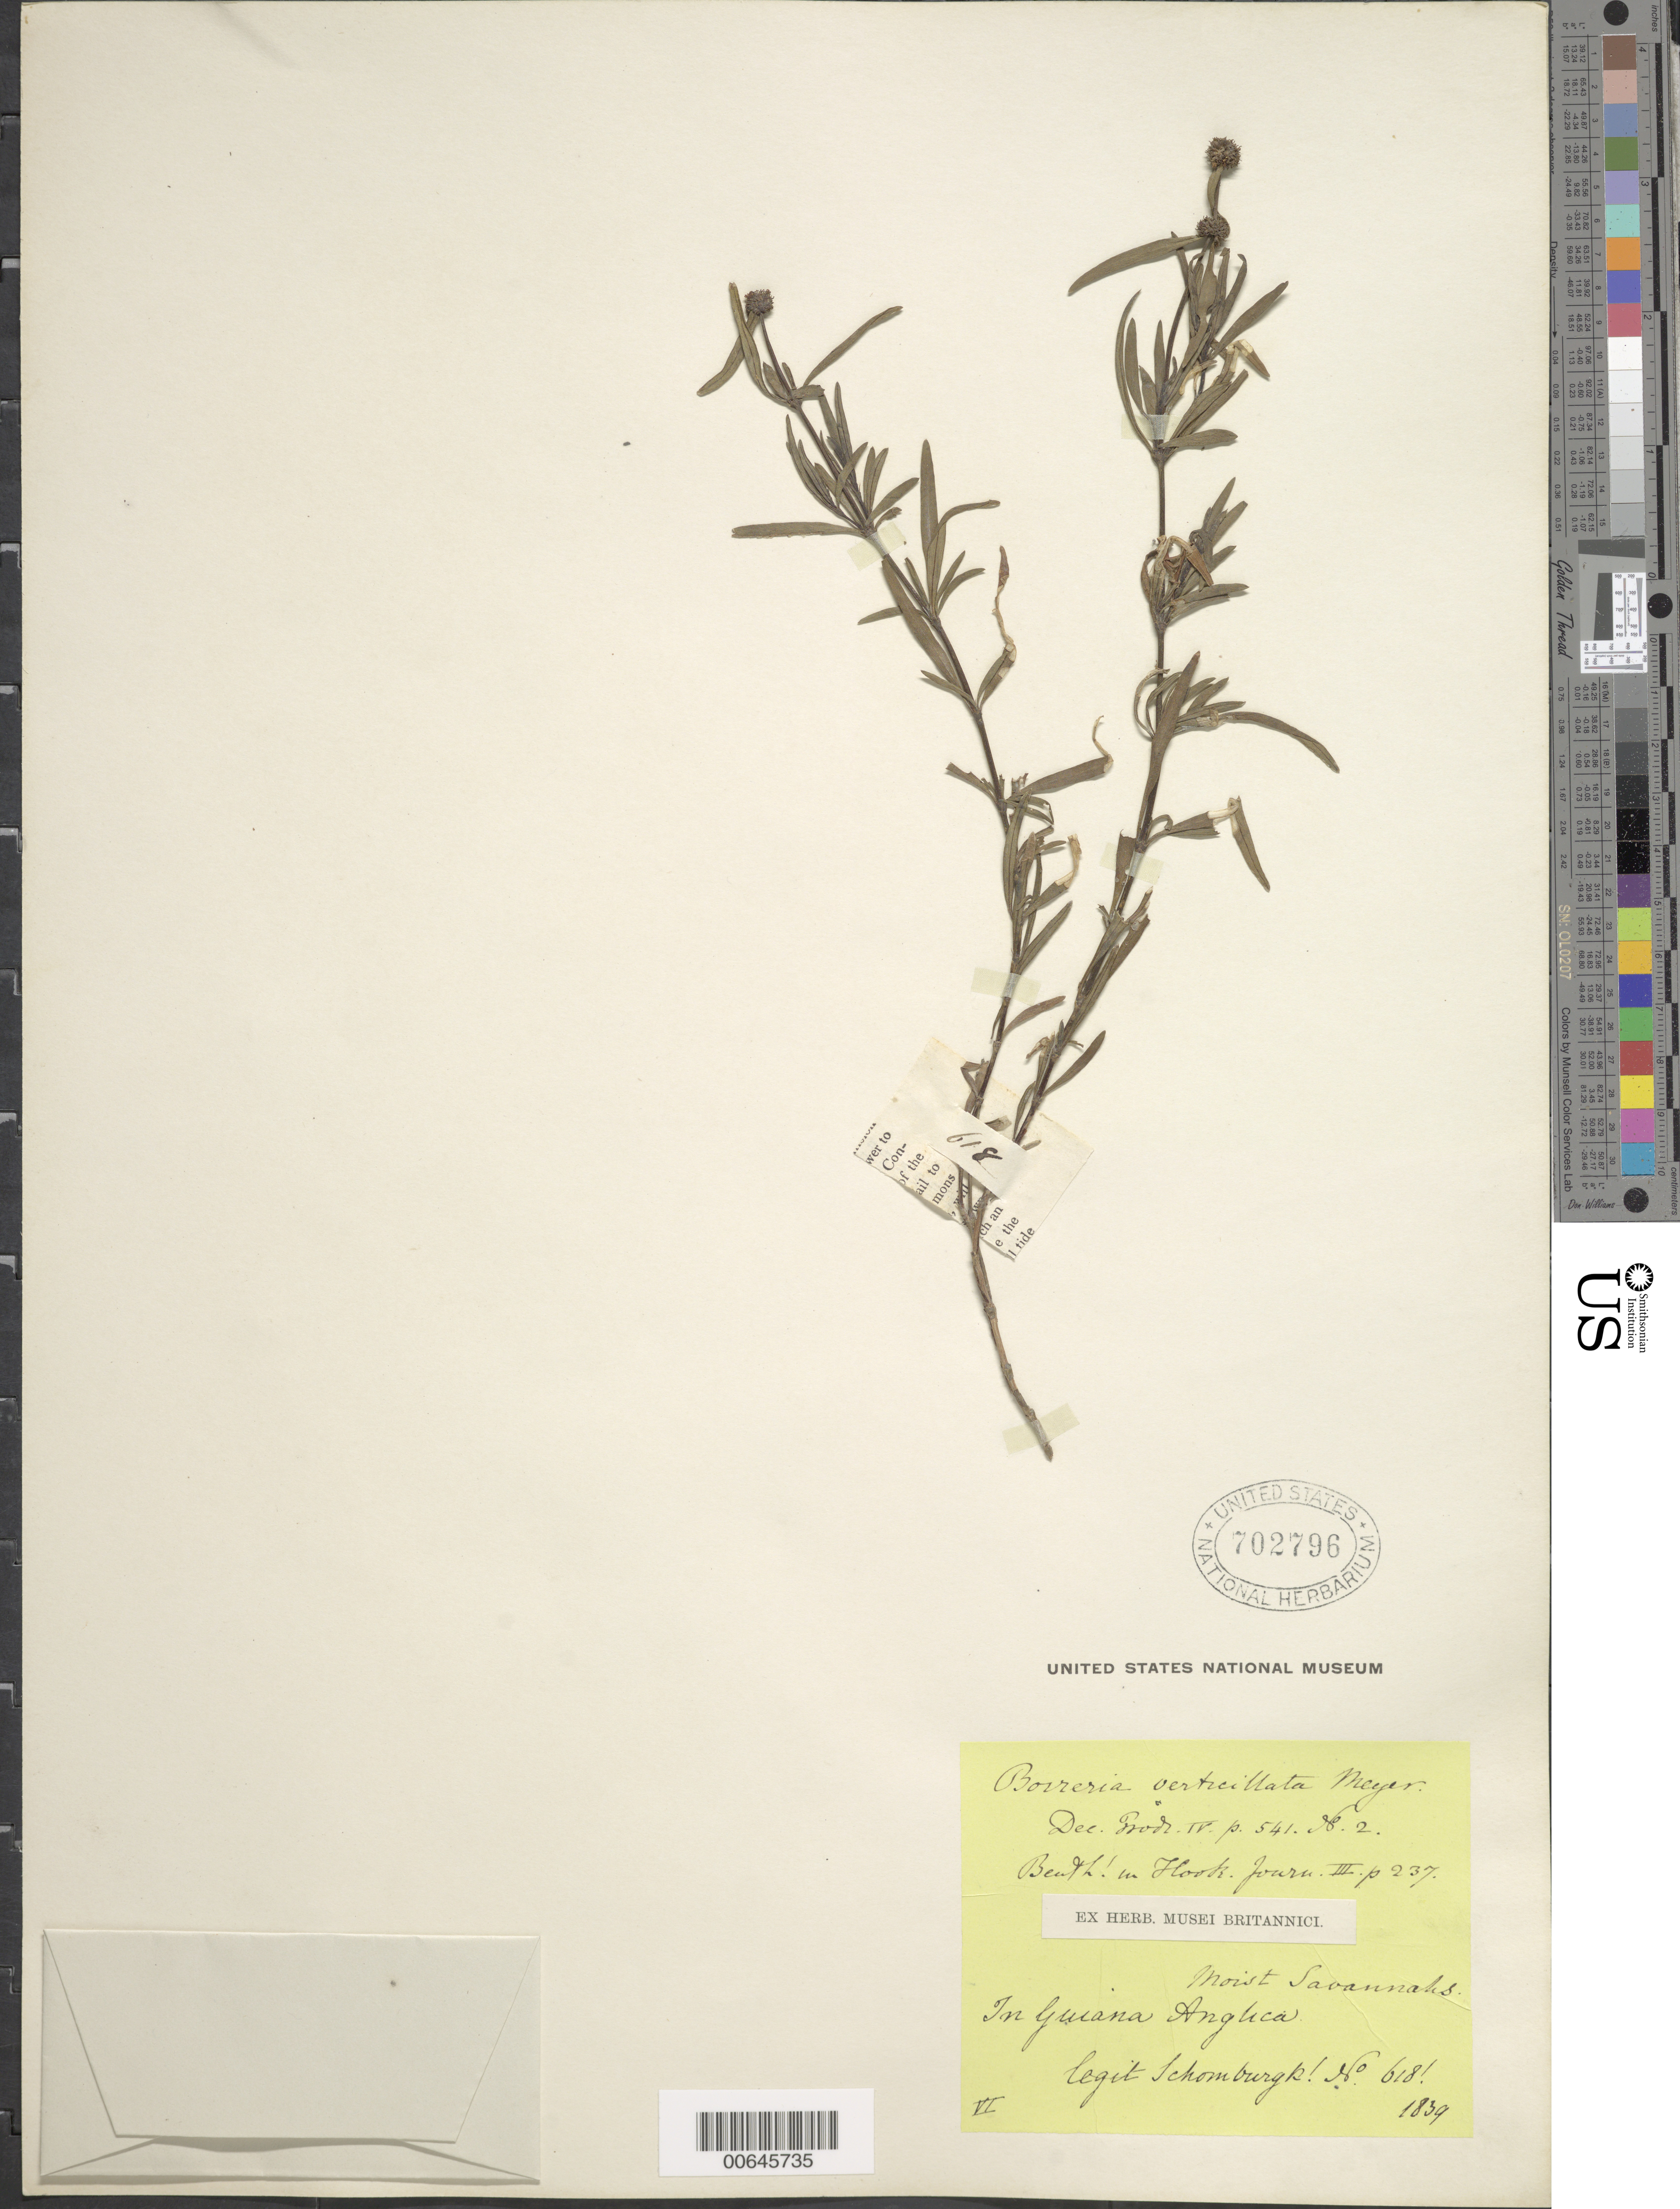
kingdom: Plantae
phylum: Tracheophyta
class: Magnoliopsida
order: Gentianales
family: Rubiaceae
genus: Borreria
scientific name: Borreria verticillata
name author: (L.) G. Mey.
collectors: R. H. Schomburgk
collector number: I 618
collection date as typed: June 1839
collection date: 1839-06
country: Guyana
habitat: Moist savannas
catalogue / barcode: US 702796